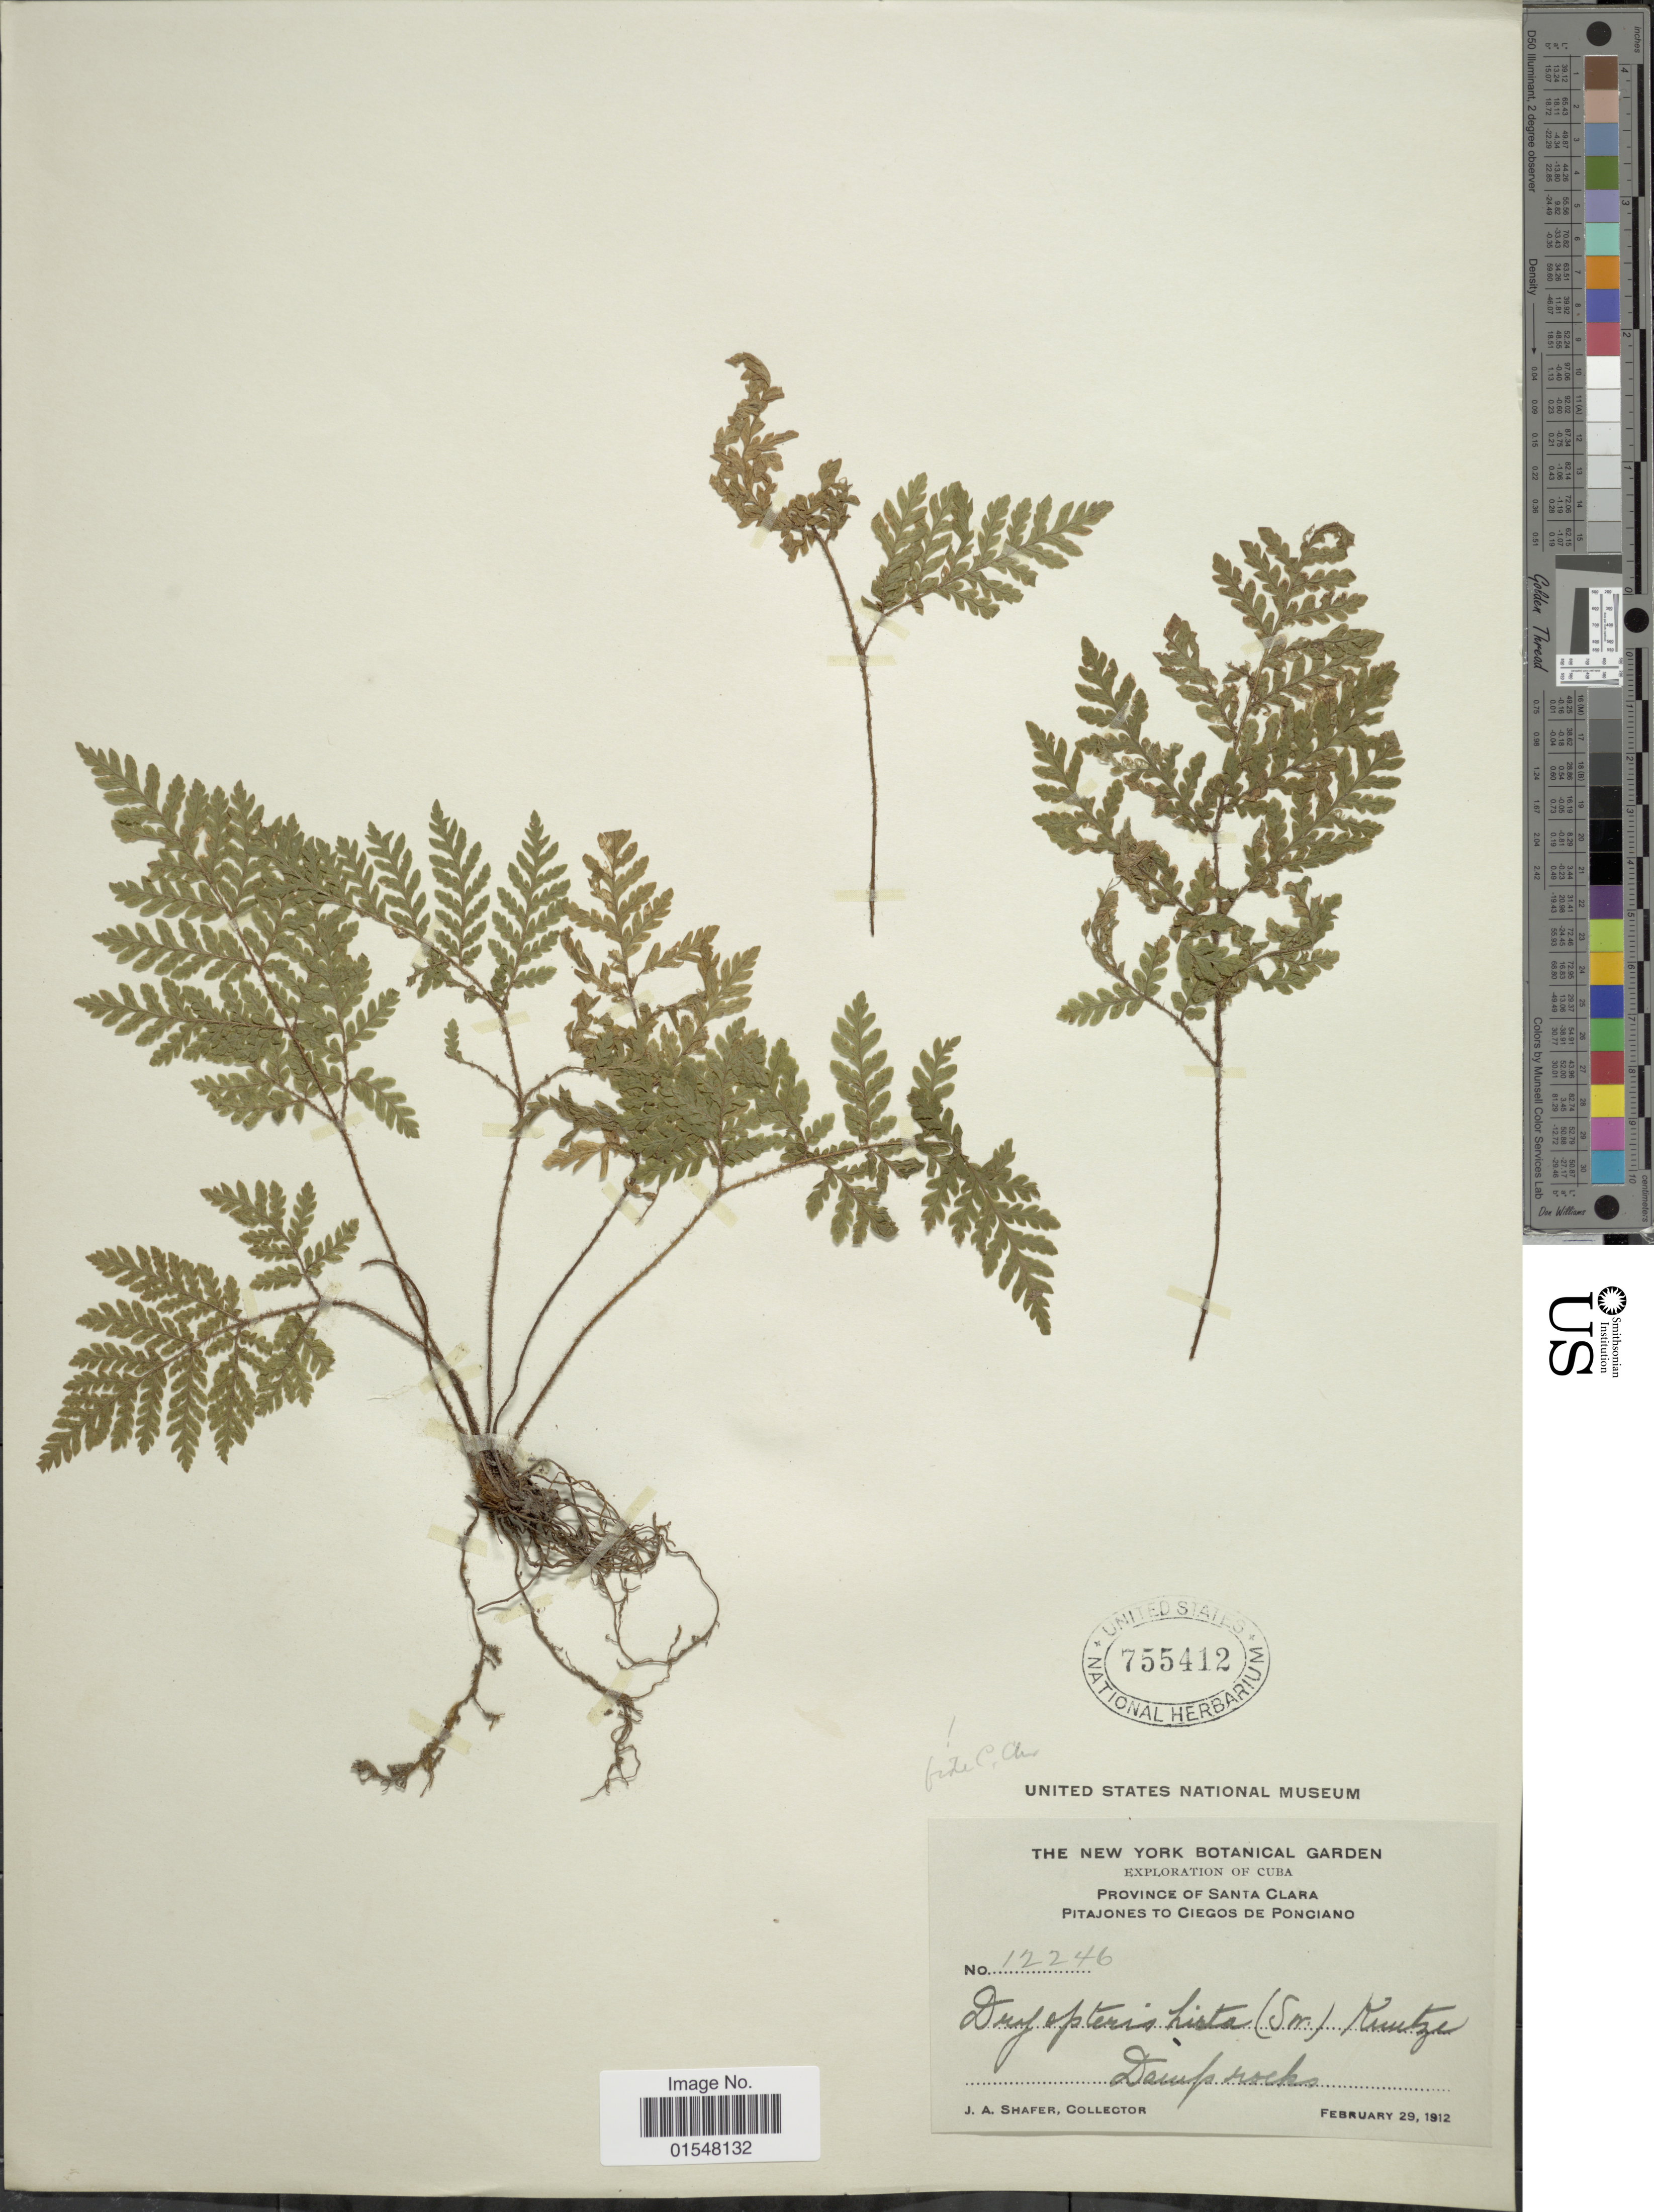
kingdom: Plantae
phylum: Tracheophyta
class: Polypodiopsida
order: Polypodiales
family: Dryopteridaceae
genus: Ctenitis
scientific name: Ctenitis hirta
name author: (Sw.) Ching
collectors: J. A. Shafer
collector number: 12246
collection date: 1912-02-29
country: Cuba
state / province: Las Villas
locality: Province of Santa Clara, Pitajones to Ciegos de Ponciano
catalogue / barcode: US 755412